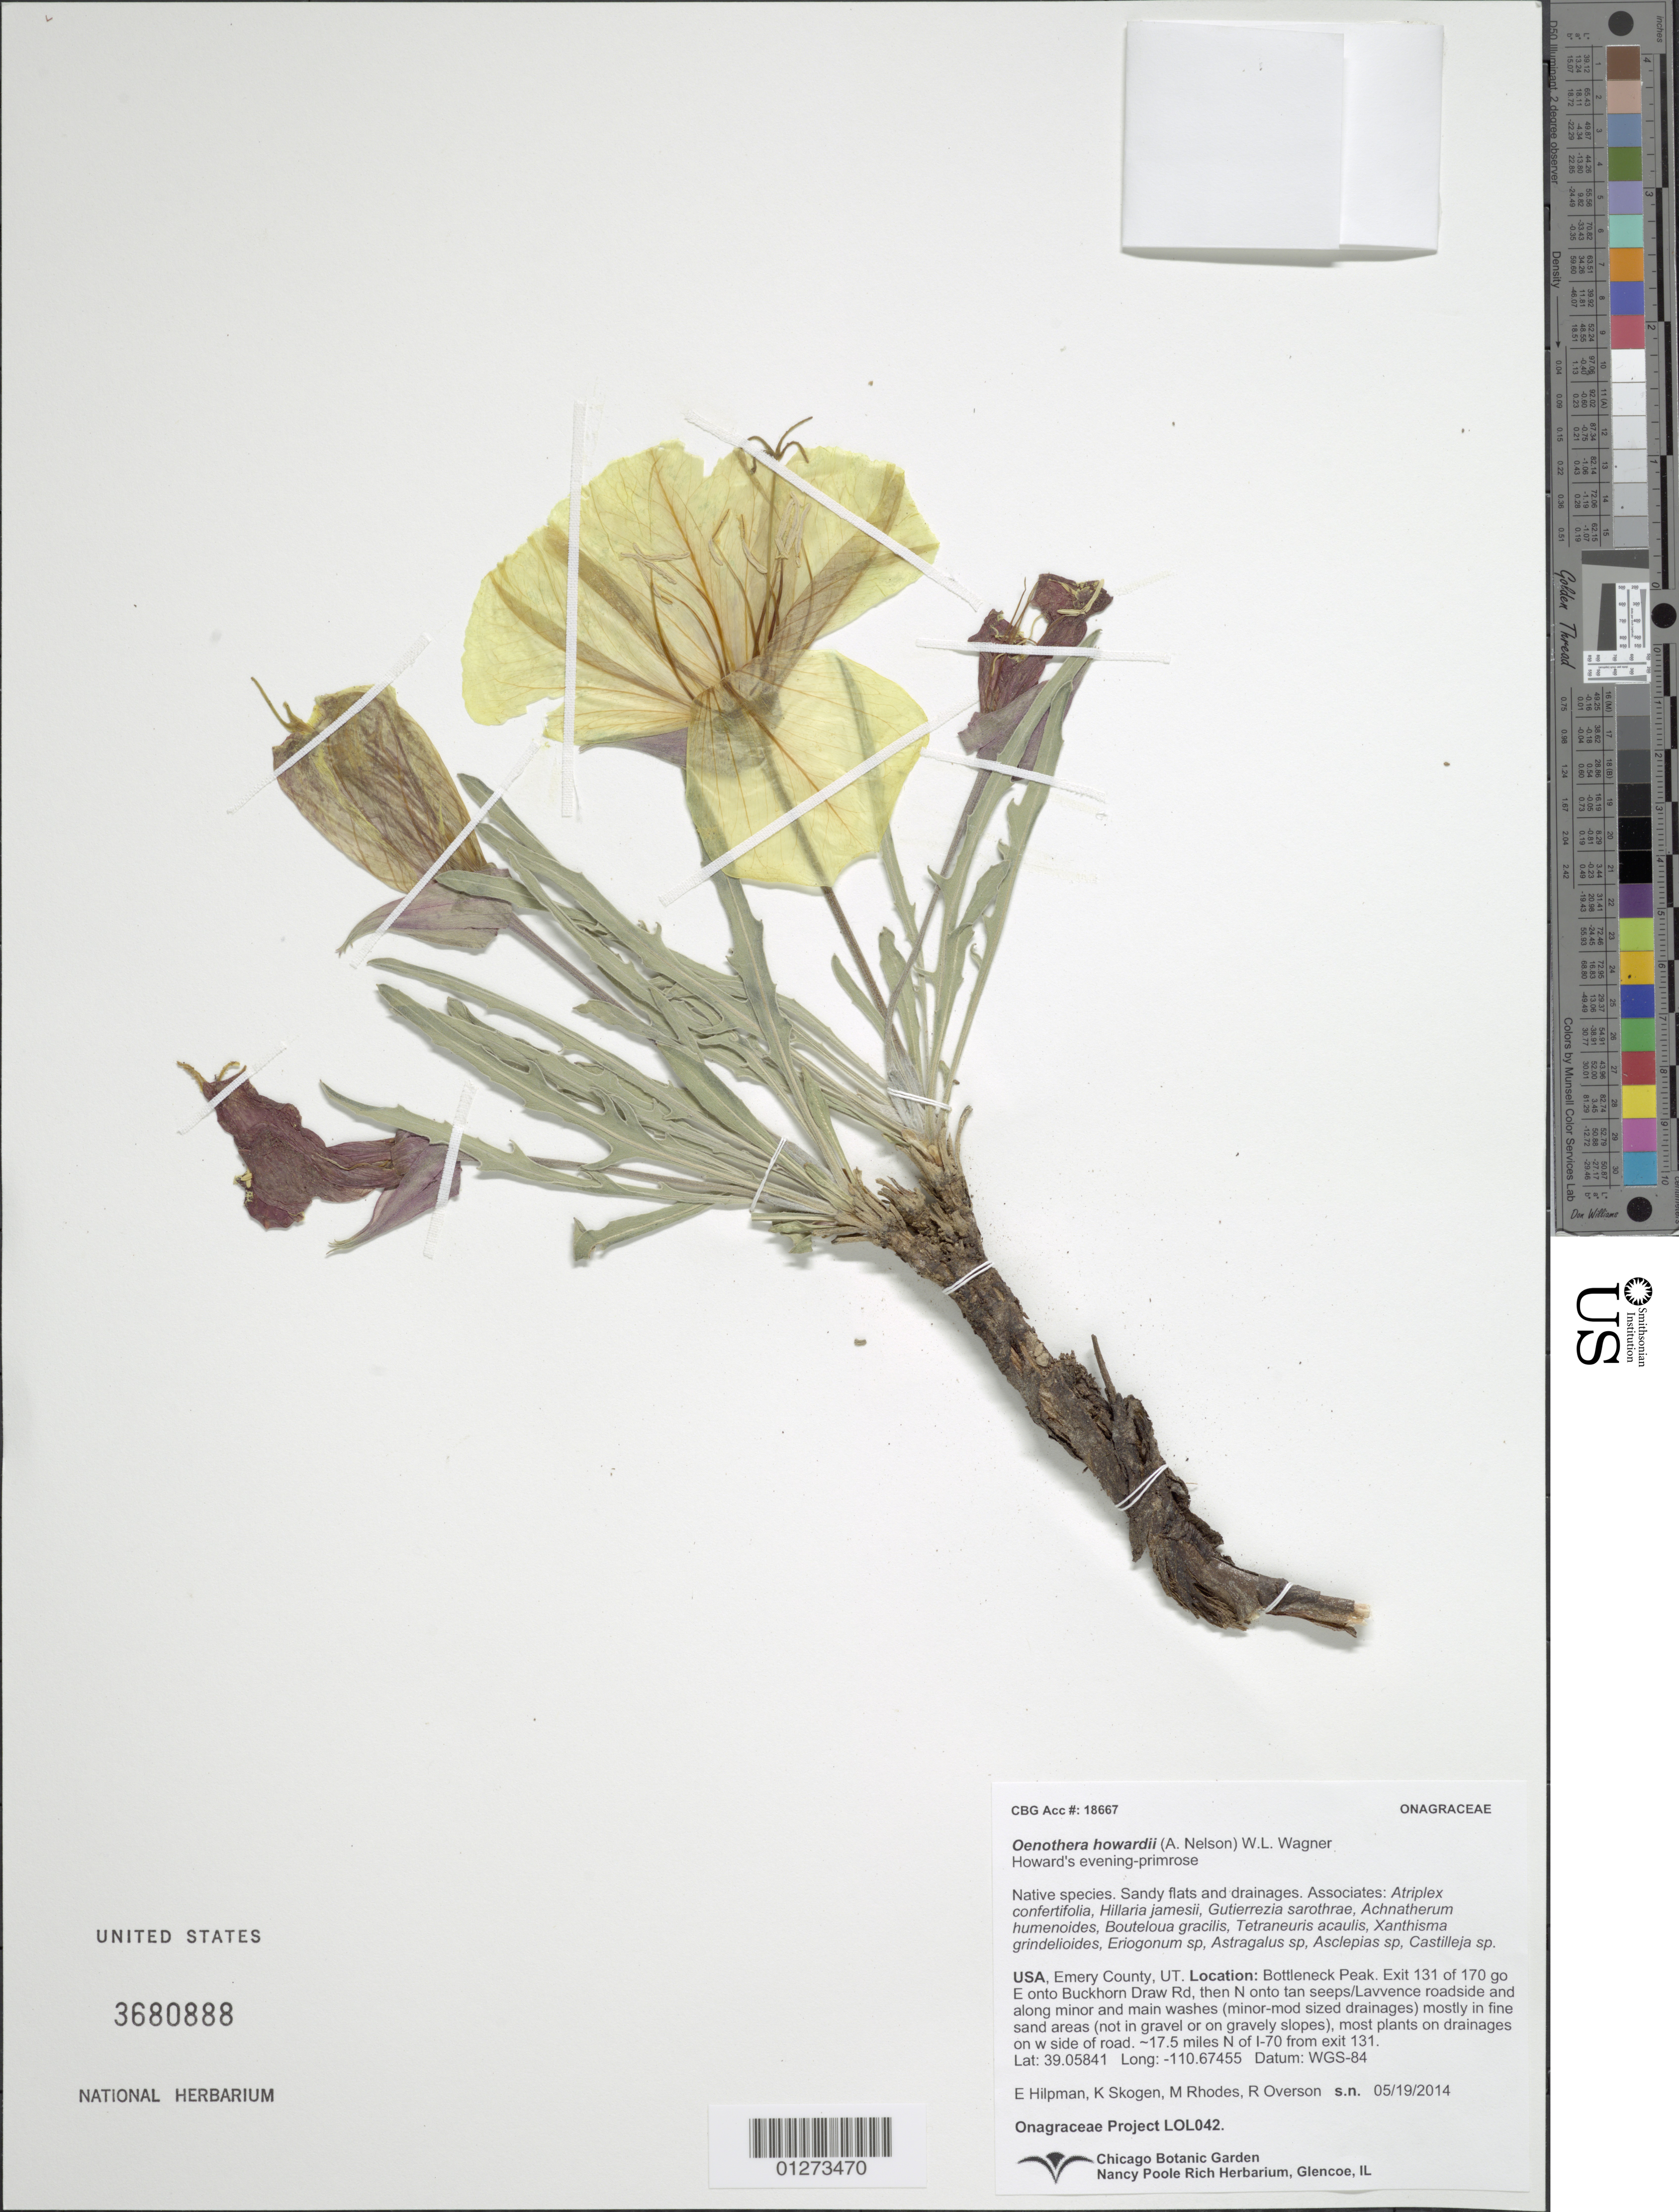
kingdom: Plantae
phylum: Tracheophyta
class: Magnoliopsida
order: Myrtales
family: Onagraceae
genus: Oenothera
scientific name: Oenothera howardii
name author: (A. Nelson) M.E. Jones ex Prain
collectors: Onagraceae Project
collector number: LOL 042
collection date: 2014-05-19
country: United States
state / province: Utah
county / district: Emery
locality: Exit 131 of 170 go E onto Buckhorn Draw Rd, then N onto tan seeps/Lavvence roadside and along minor and main washes (minor-mod sized drainages) mostly in fine sand areas (not in gravel or on gravely slopes).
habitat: sandy flats and drainages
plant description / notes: CHIC, US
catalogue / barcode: US 3680888